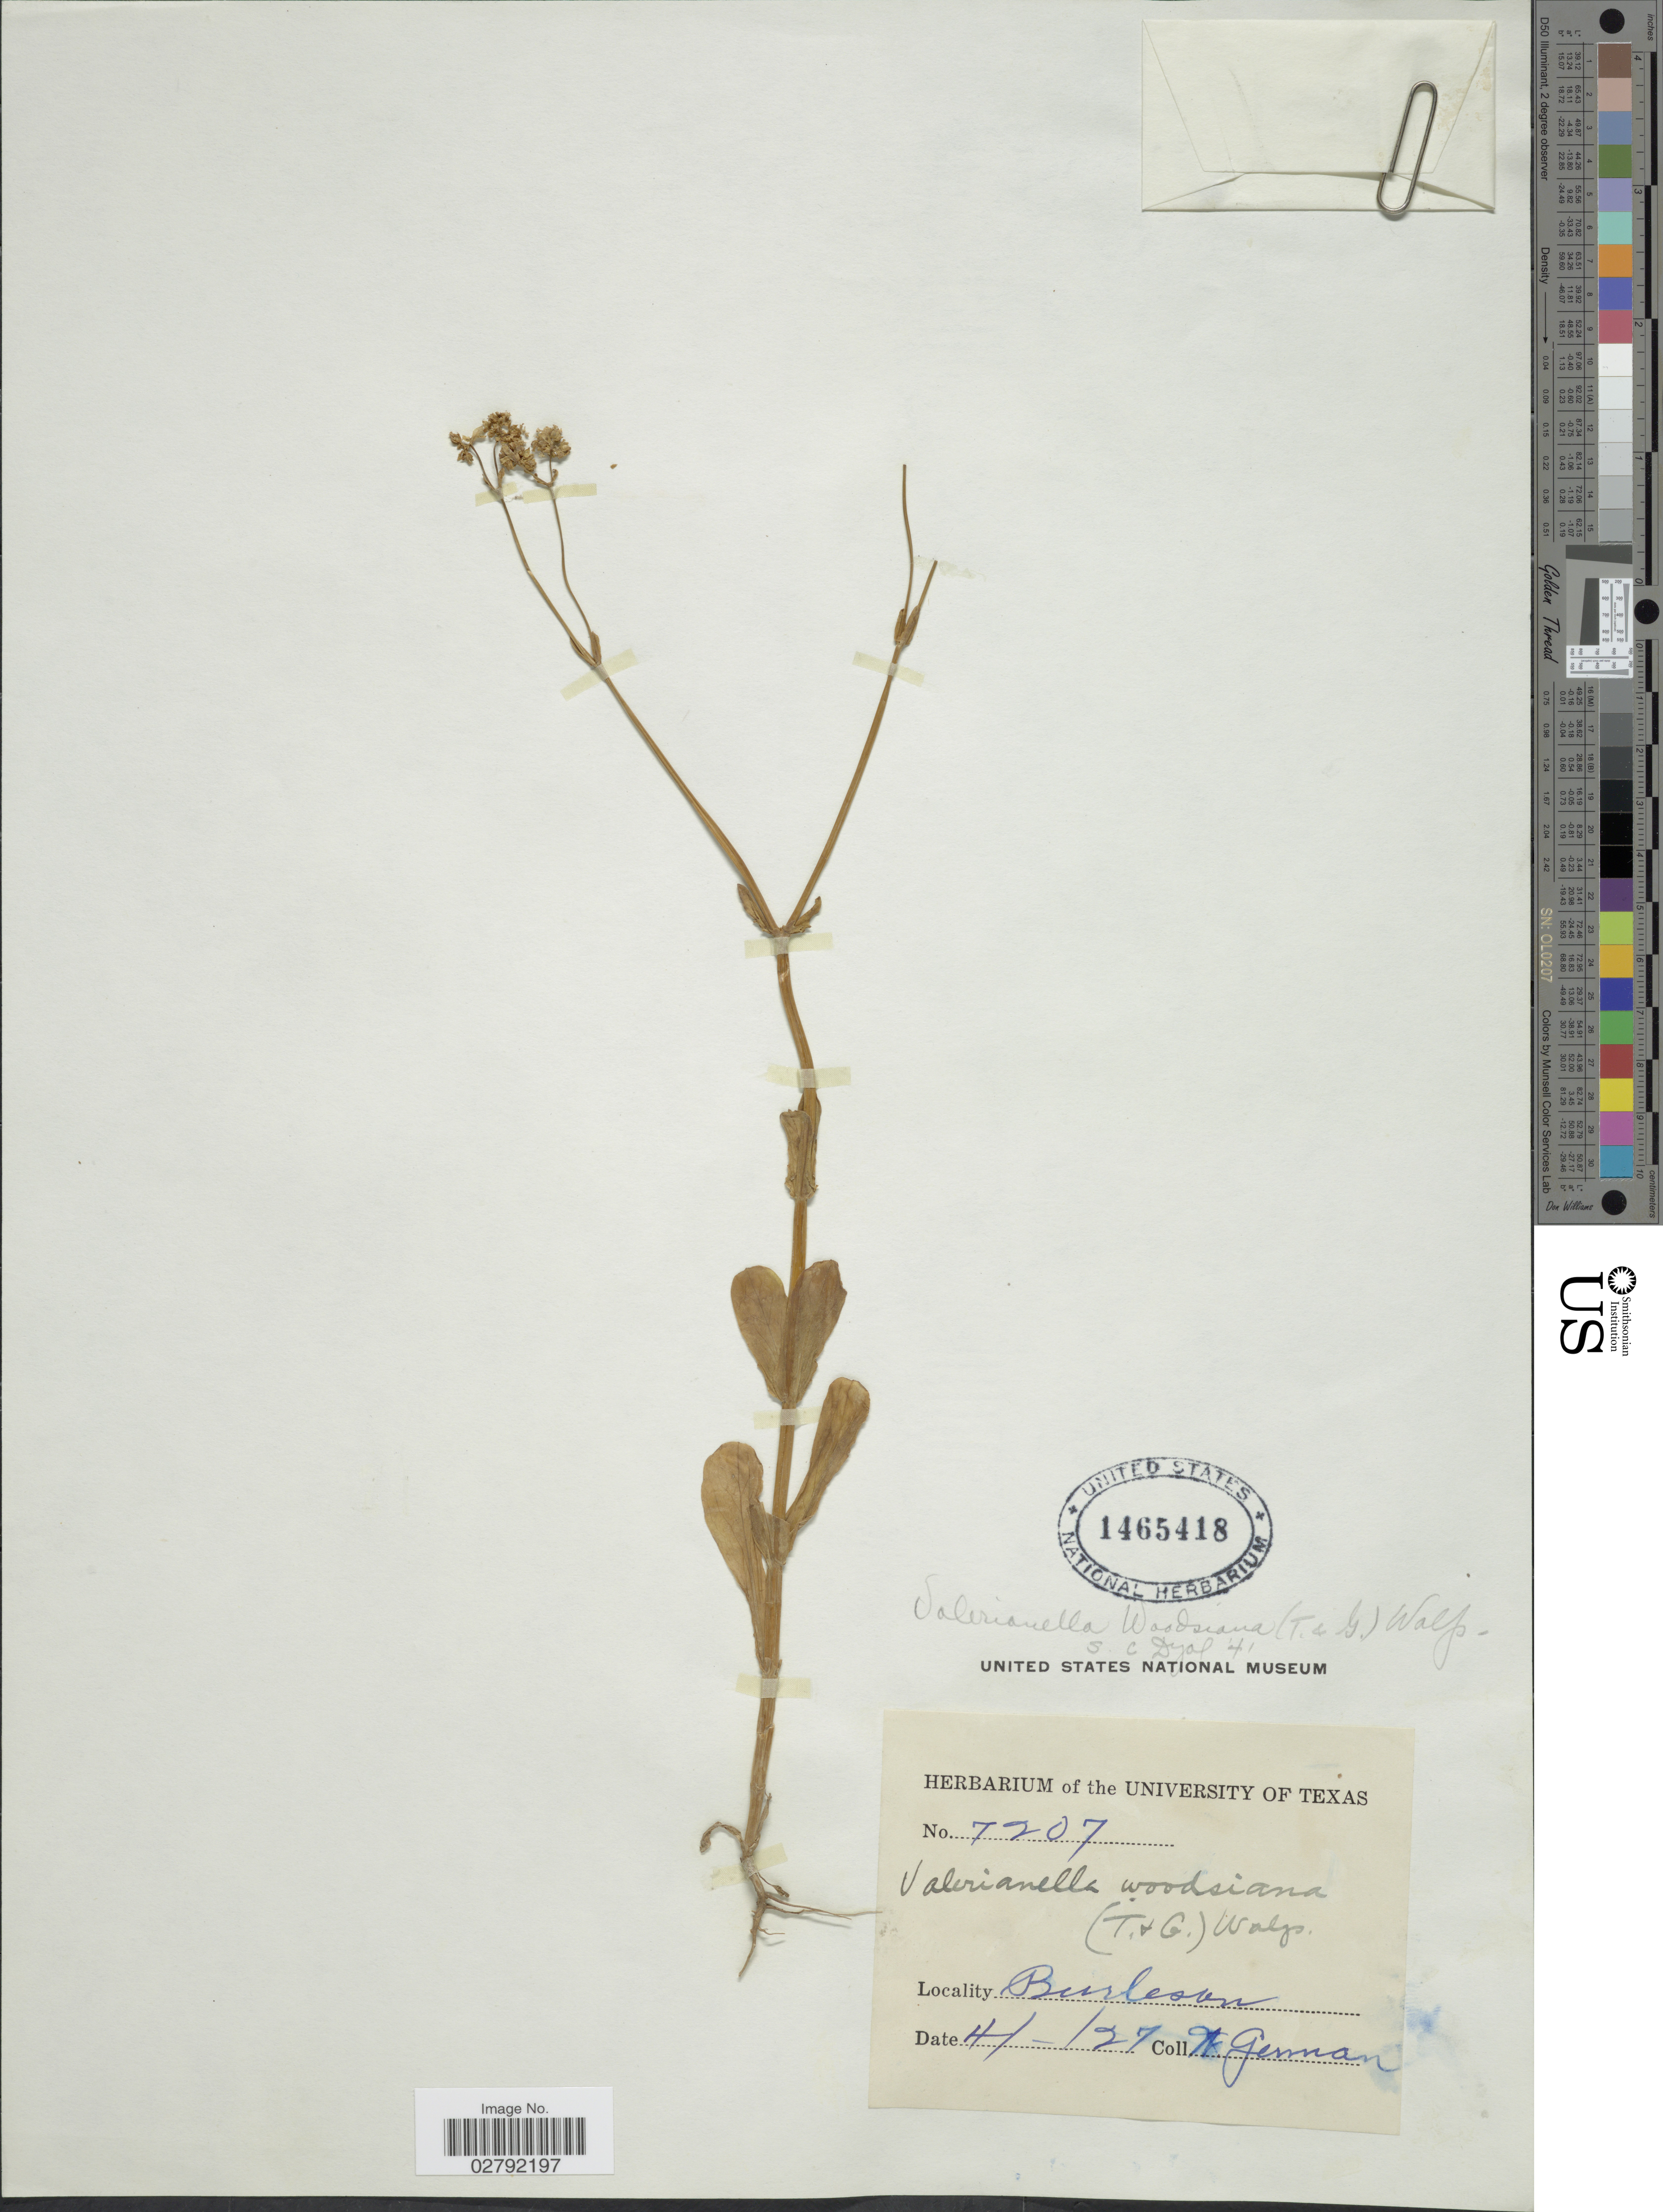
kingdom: Plantae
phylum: Tracheophyta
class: Magnoliopsida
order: Dipsacales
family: Caprifoliaceae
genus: Valerianella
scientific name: Valerianella woodsiana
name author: Walf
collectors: W. German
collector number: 7207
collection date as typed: Transcribed d/m/y: /4/27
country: United States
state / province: Texas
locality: Burleson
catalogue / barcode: US 1465418